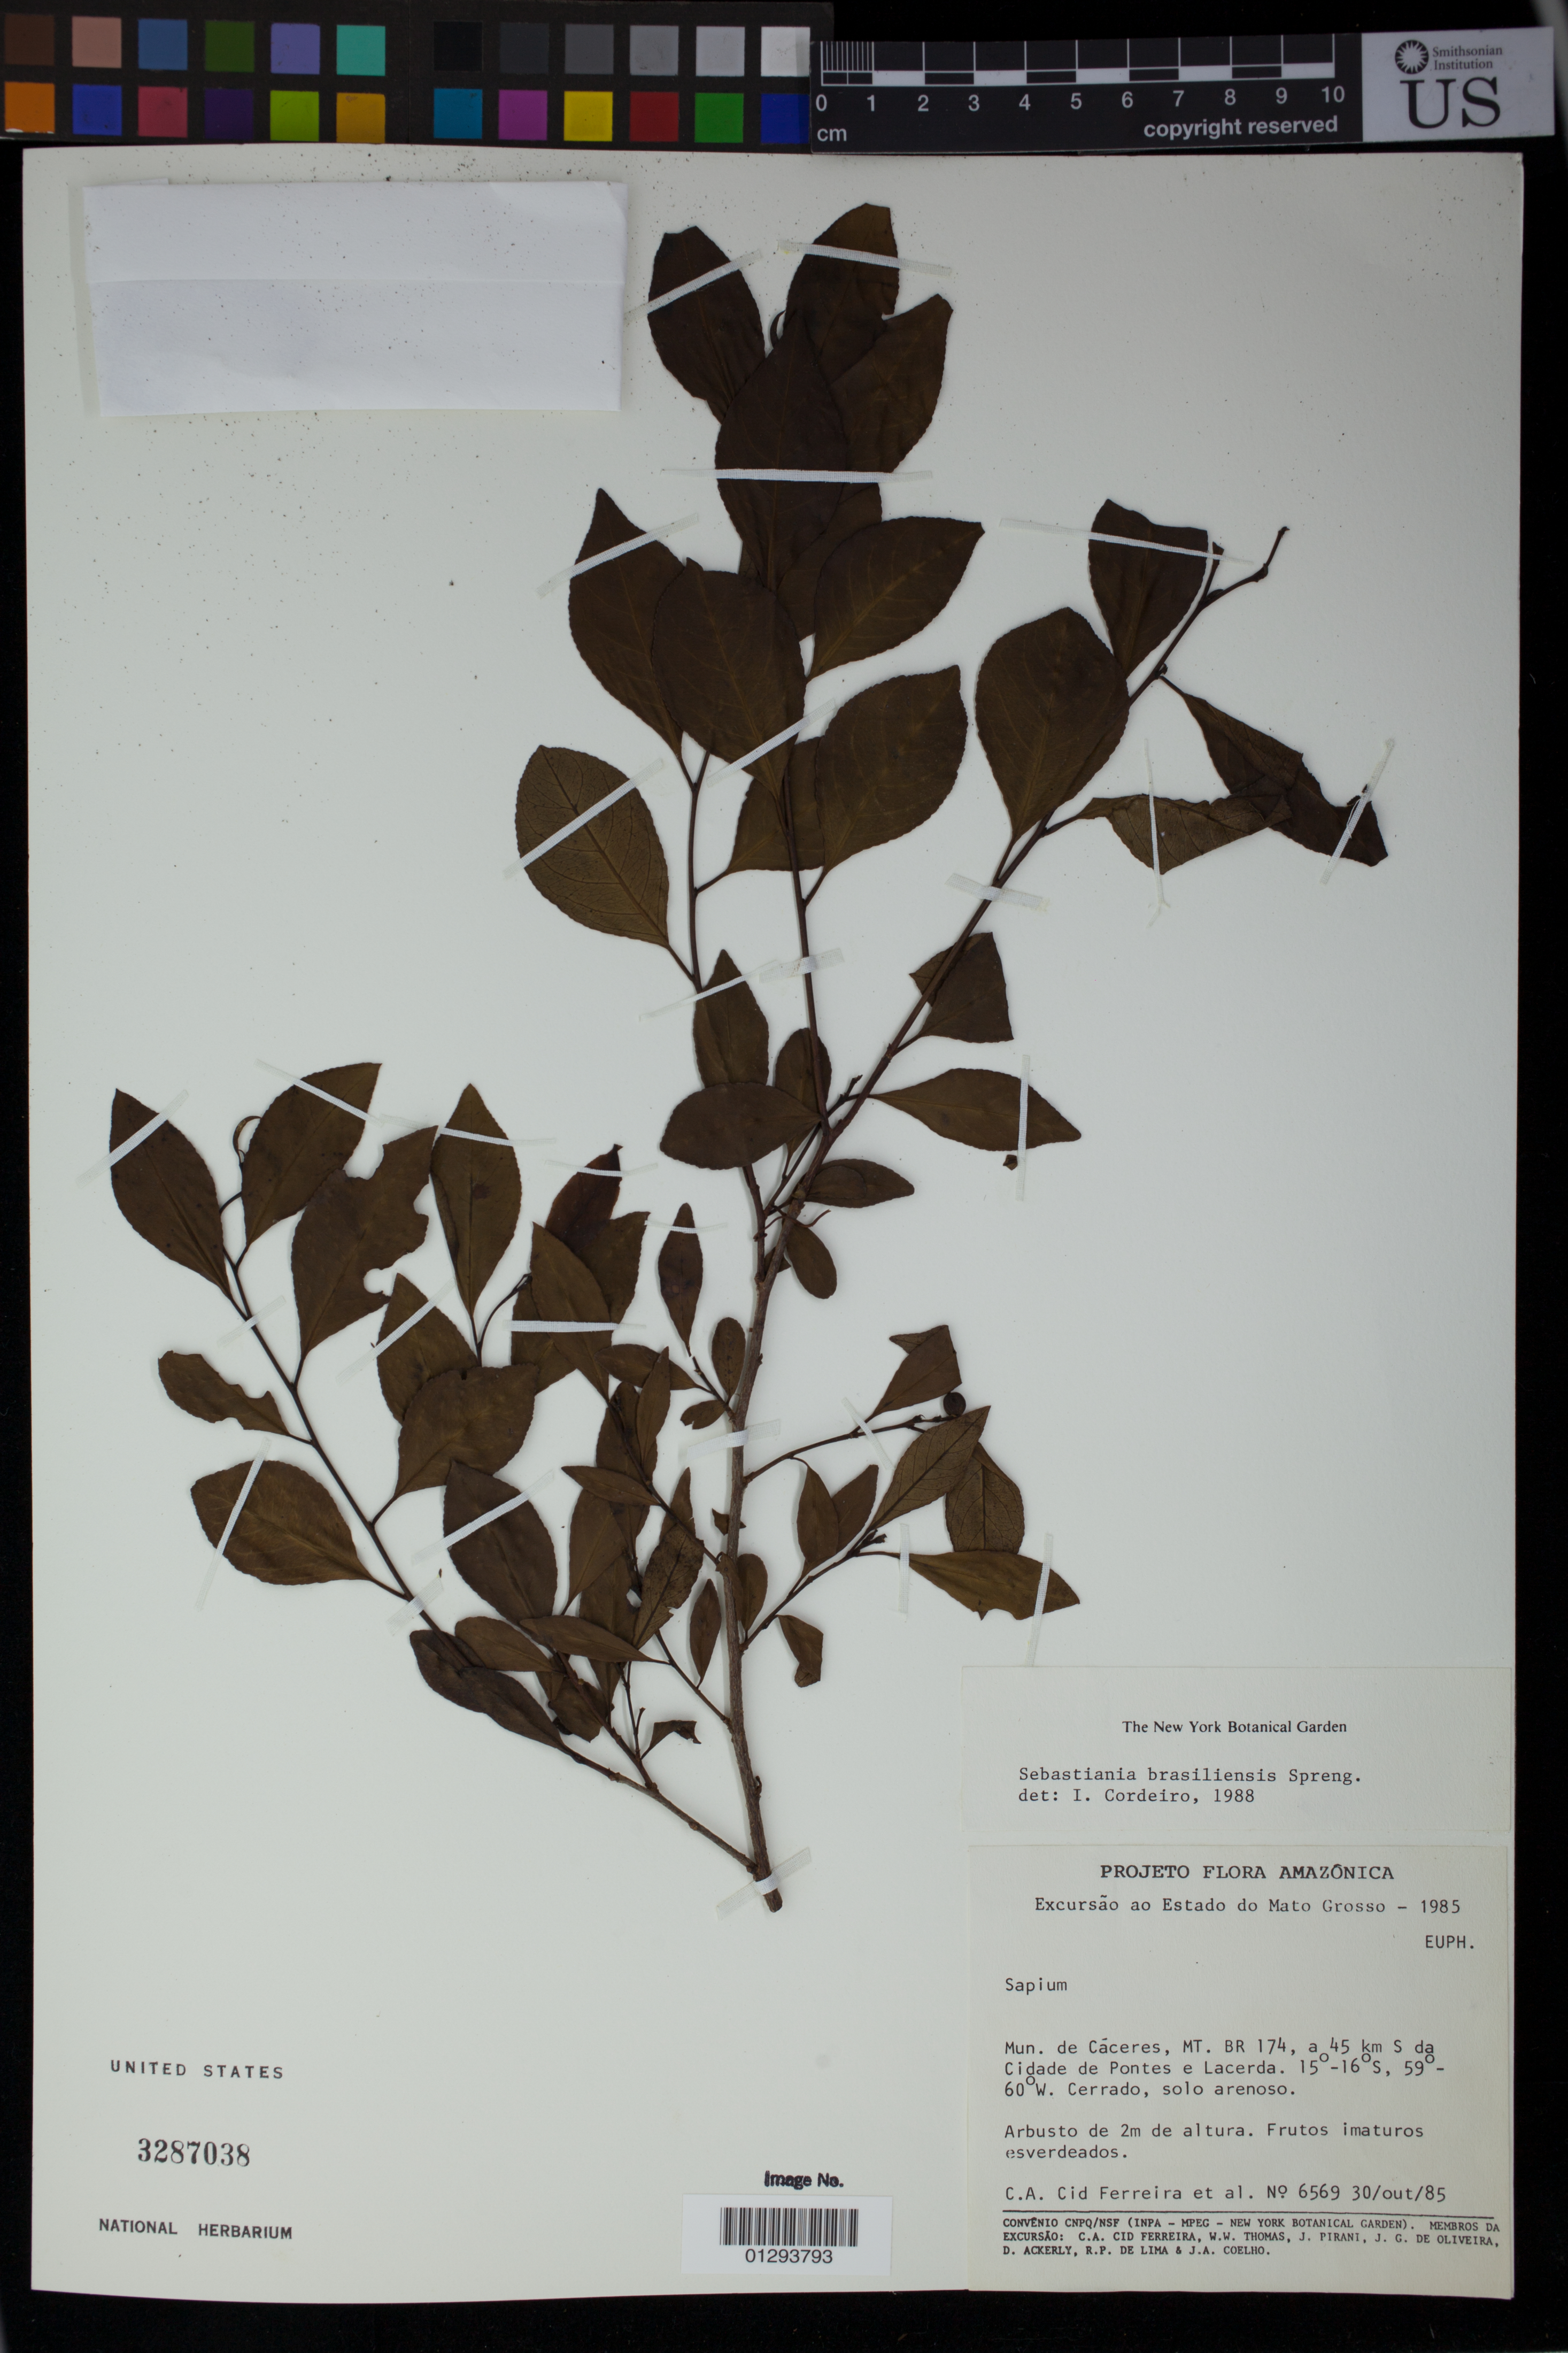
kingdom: Plantae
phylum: Tracheophyta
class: Magnoliopsida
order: Malpighiales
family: Euphorbiaceae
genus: Sebastiania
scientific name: Sebastiania brasiliensis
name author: Spreng.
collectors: C. A. Cid Ferreira, W. W. Thomas, J. R. Pirani, J. G. Oliveira, D. Ackerly, R. P. Lima & J. A. Coelho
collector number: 6569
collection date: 1985-08-30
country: Brazil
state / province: Mato Grosso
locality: Mun. de Caceras, MT. BR 174, a 45 km S da Cidade de Pontes e Lacerda.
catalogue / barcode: US 3287038